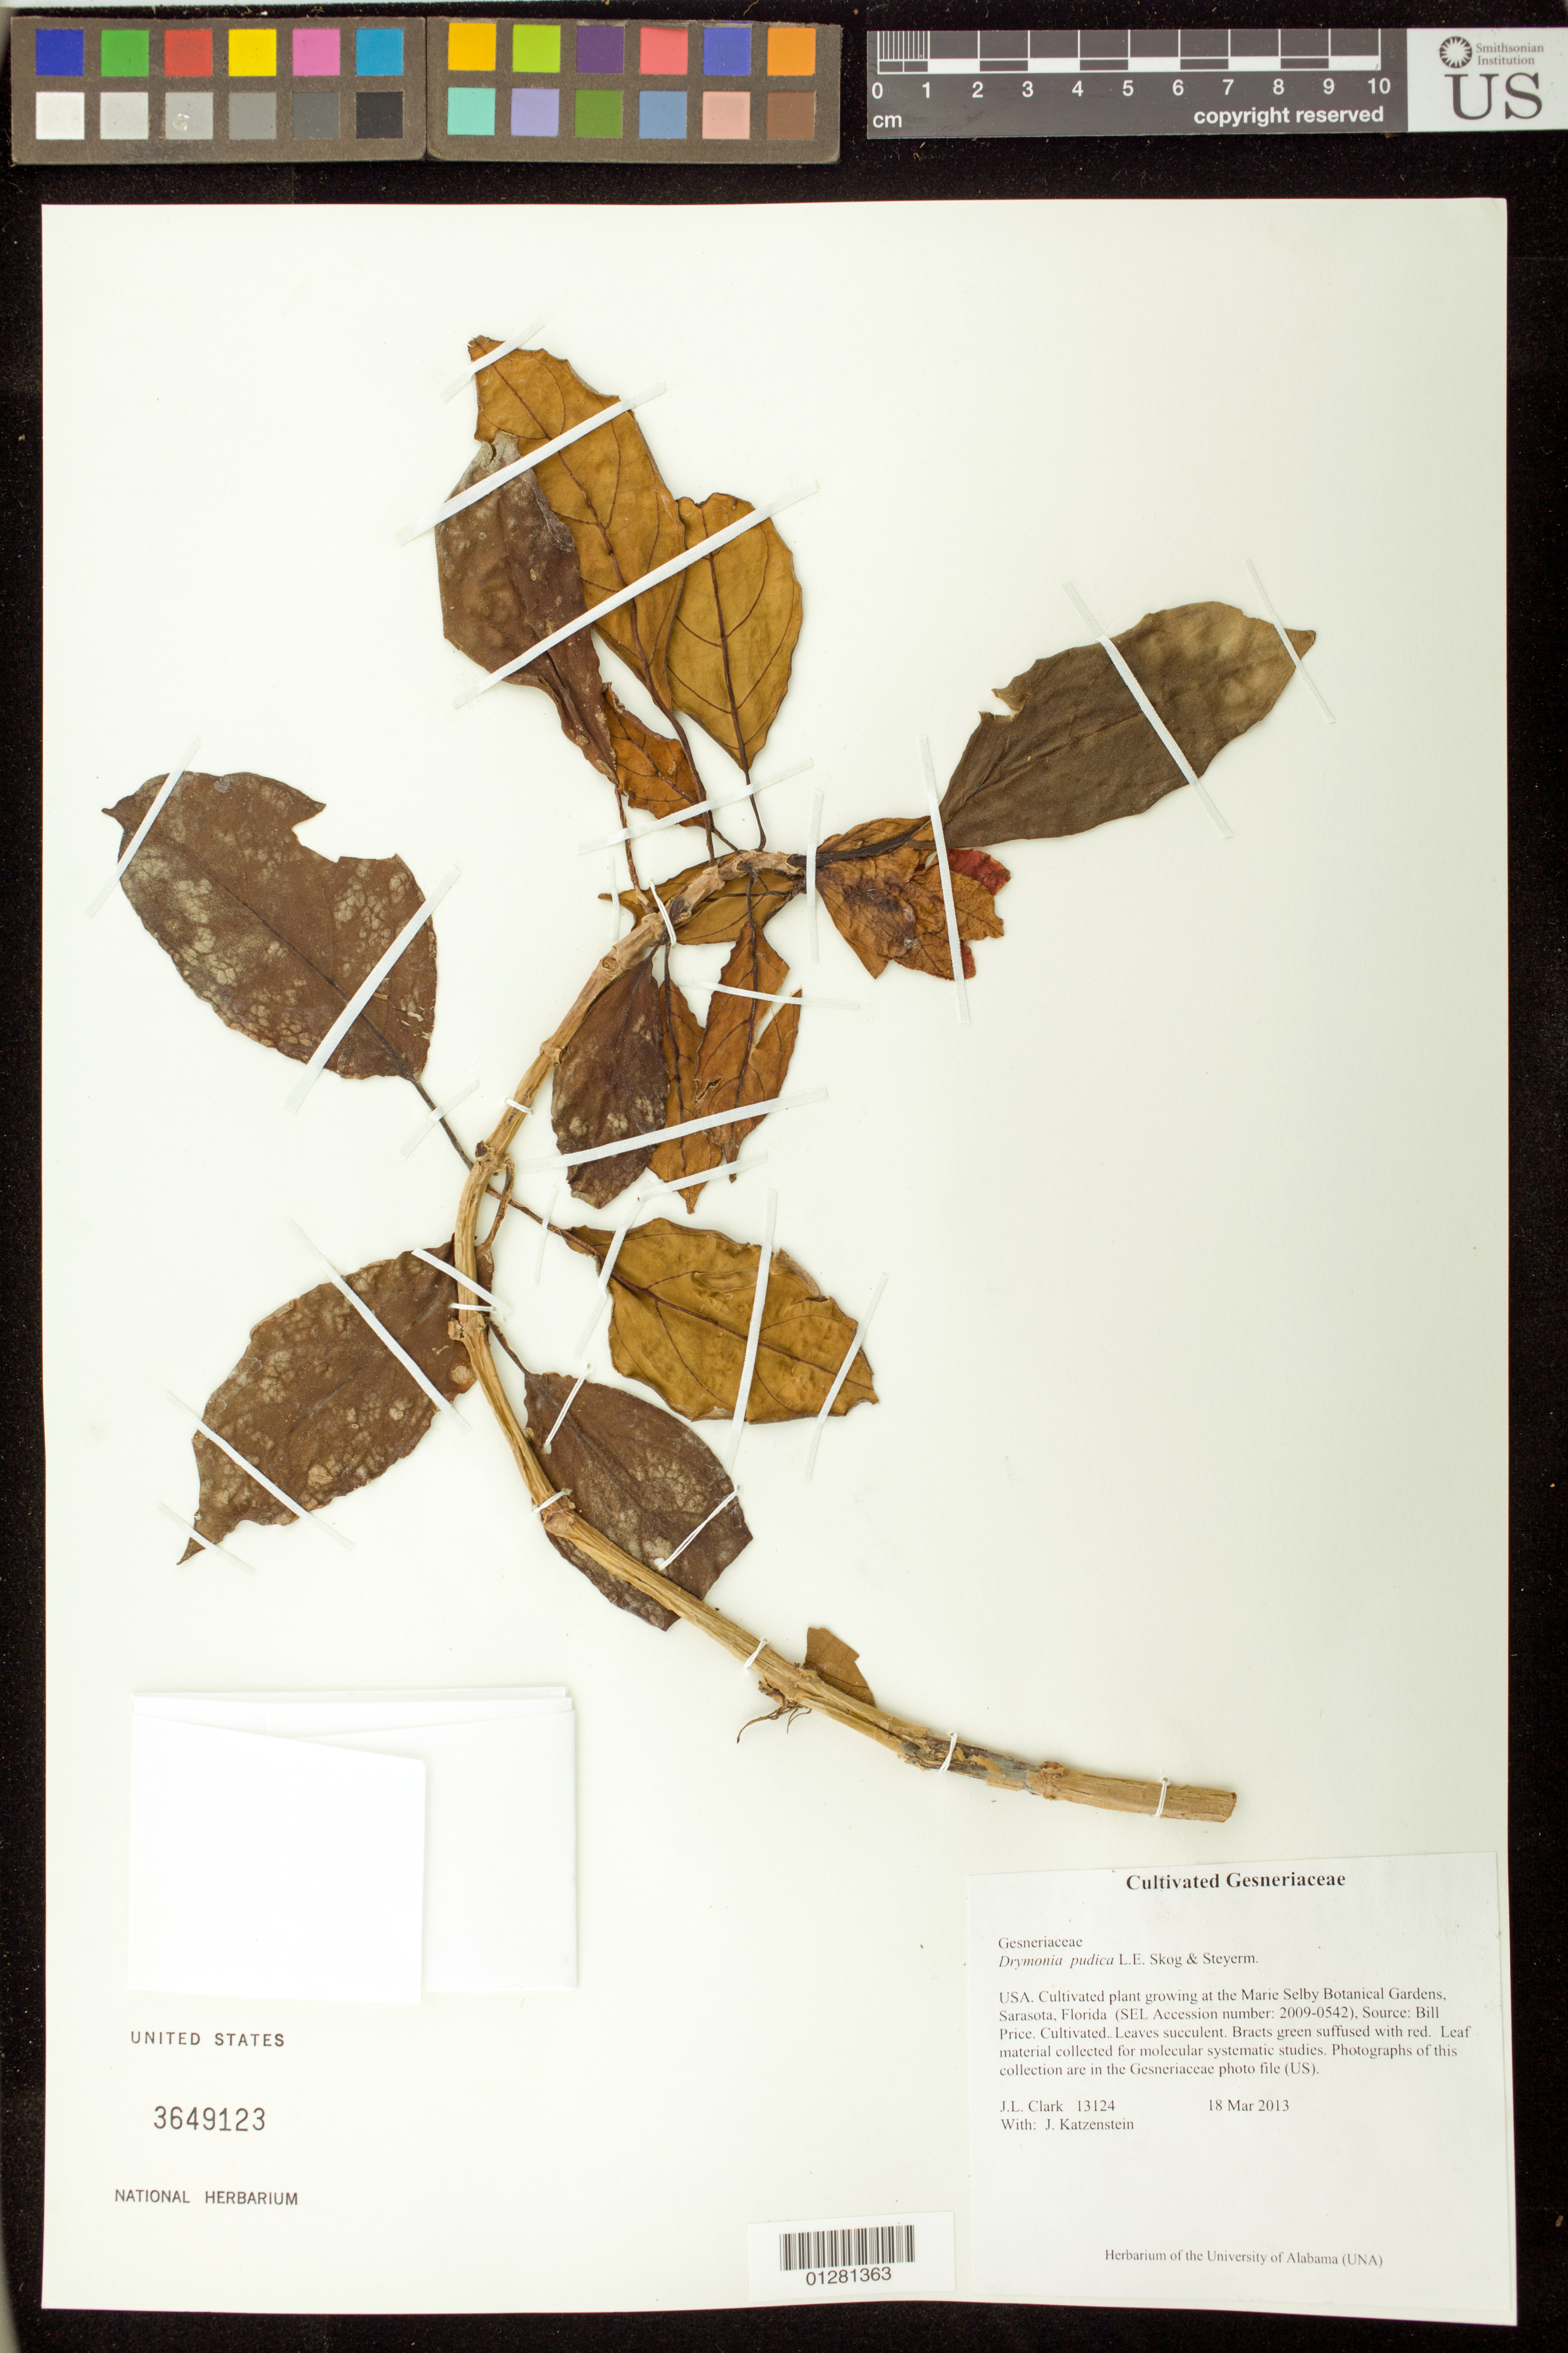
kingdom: Plantae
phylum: Tracheophyta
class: Magnoliopsida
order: Lamiales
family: Gesneriaceae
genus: Drymonia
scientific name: Drymonia pudica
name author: L.E. Skog & Steyerm.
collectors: J. L. Clark & J. Katzenstein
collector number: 13124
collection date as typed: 18 Mar 2013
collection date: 2013-03-18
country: United States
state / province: Florida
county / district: Sarasota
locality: Sarasota. Marie Selby Botanical Gardens.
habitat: Cultivated.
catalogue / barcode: US 3649123